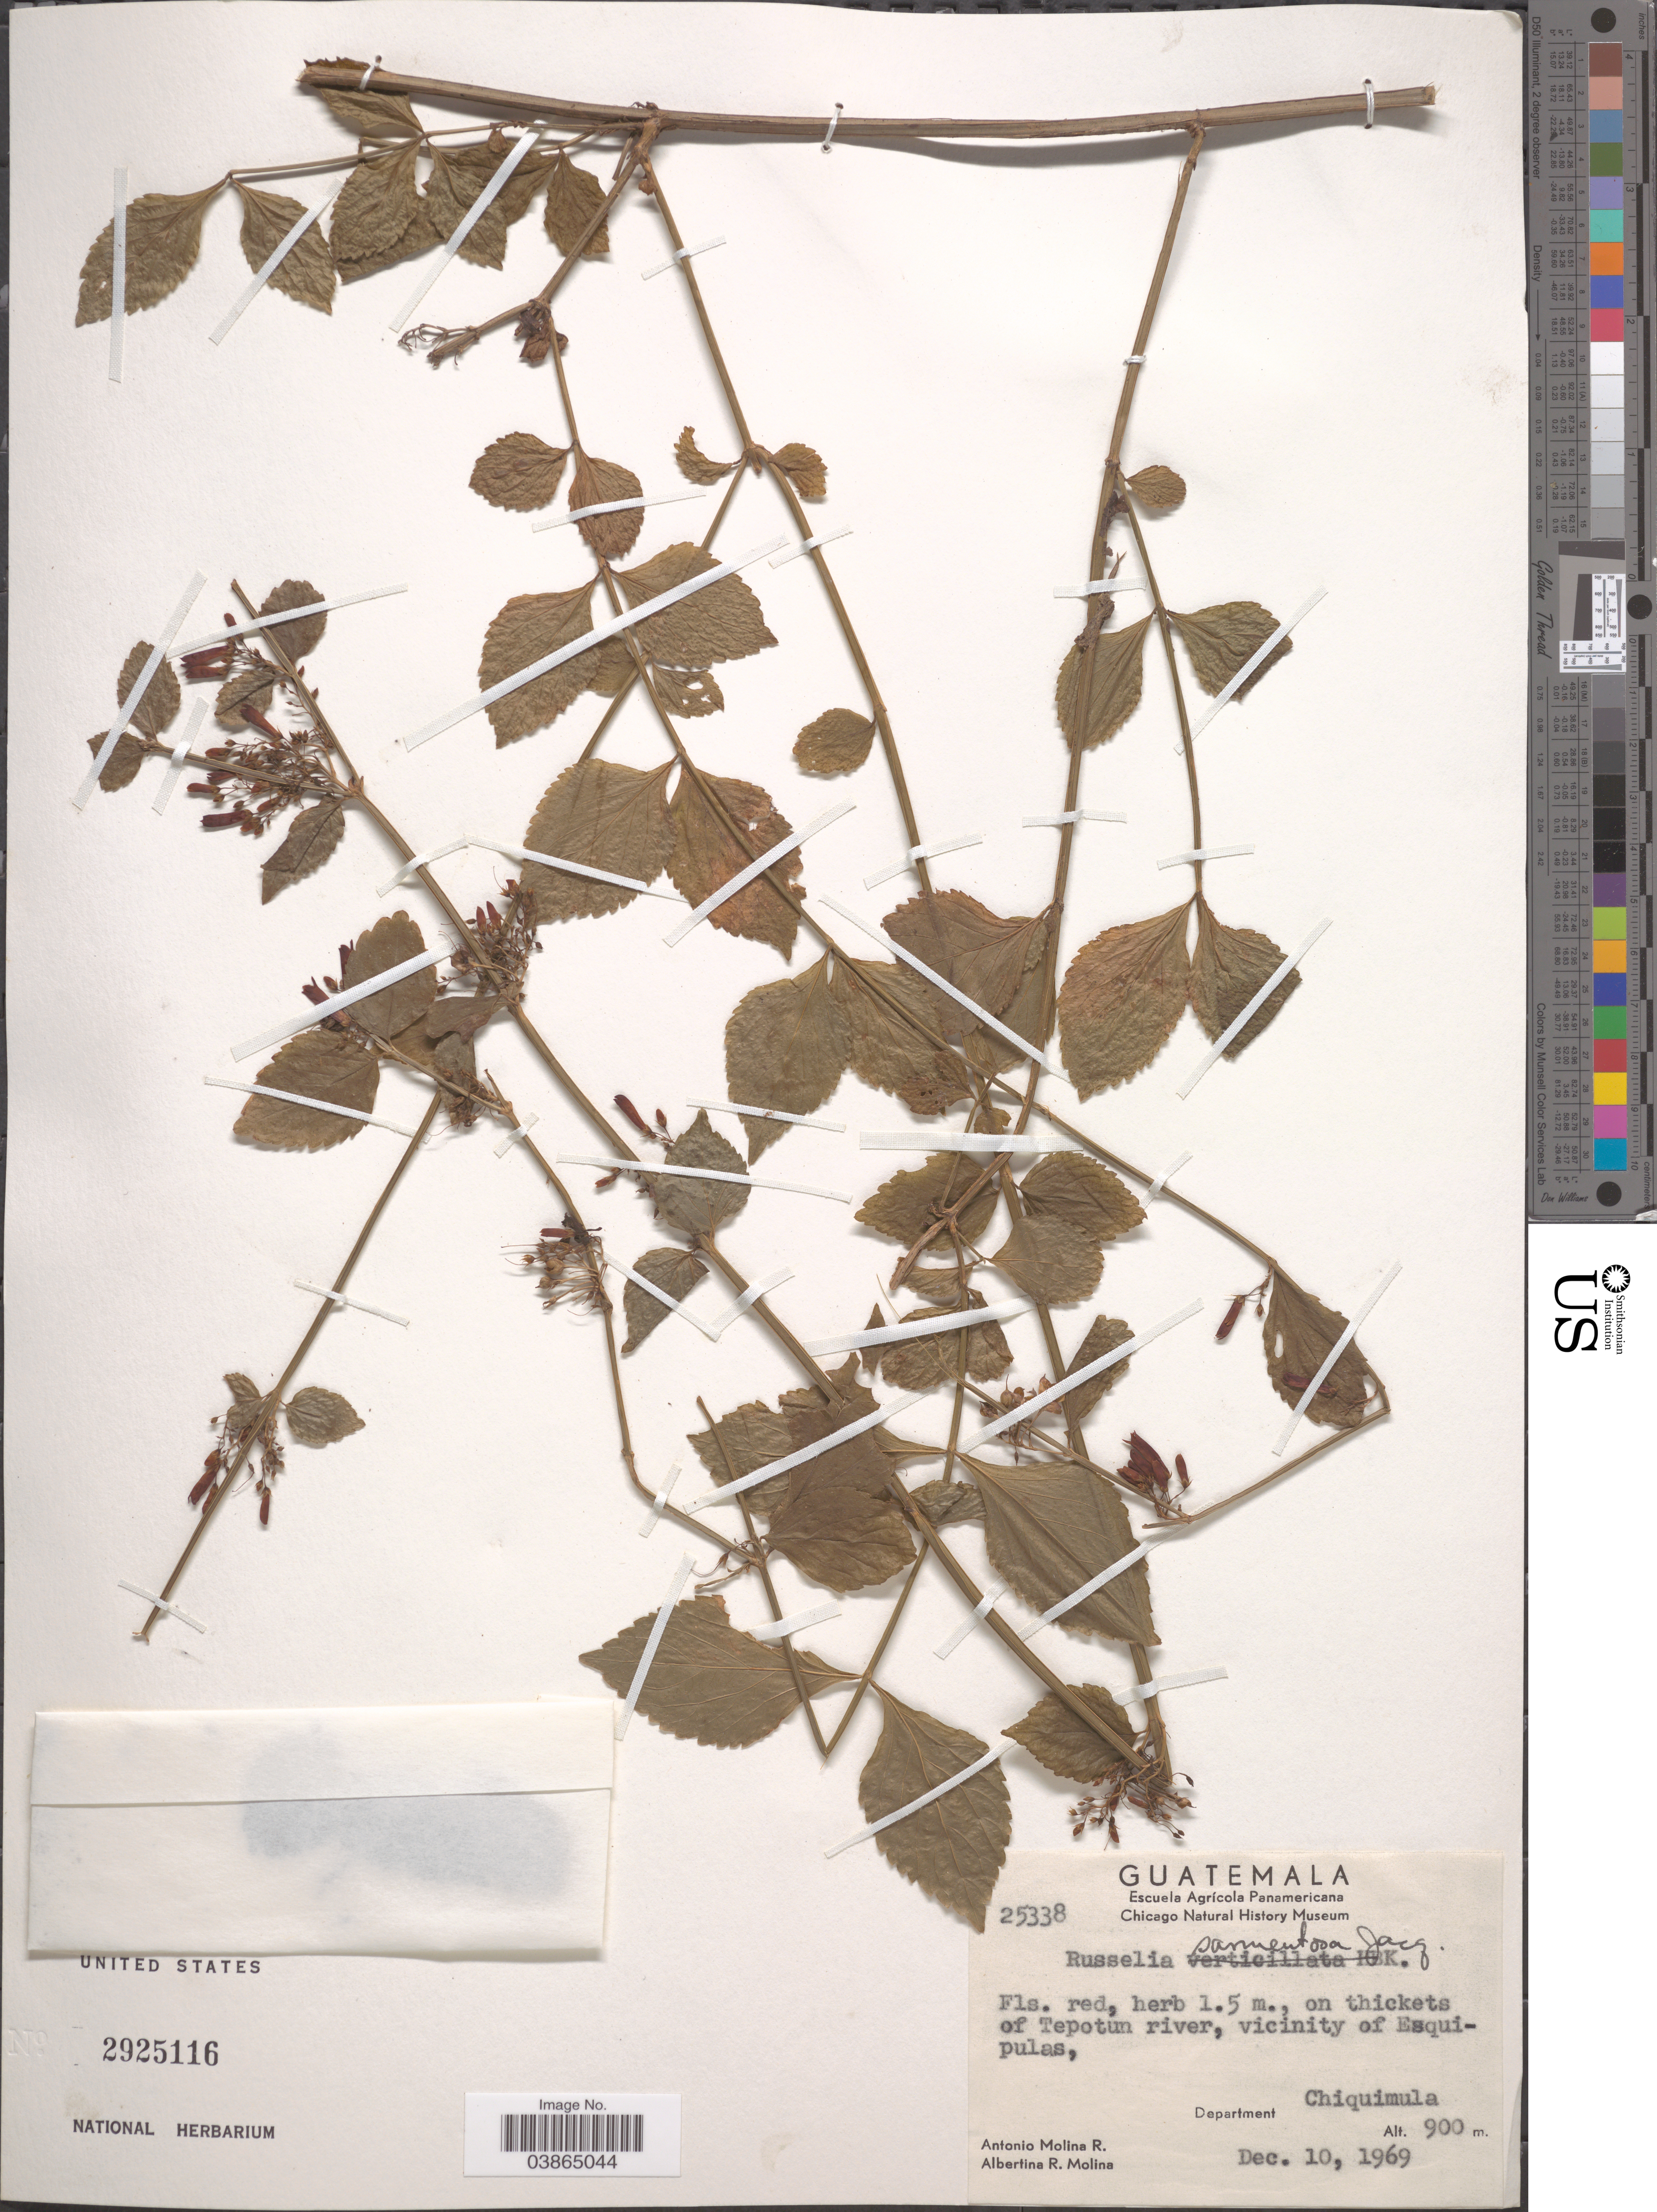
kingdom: Plantae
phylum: Tracheophyta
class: Magnoliopsida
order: Lamiales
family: Plantaginaceae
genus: Russelia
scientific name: Russelia sarmentosa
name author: Jacq.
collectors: A. Molina R. & A. R. Molina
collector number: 25338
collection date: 1969-12-10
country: Guatemala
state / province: Chiquimula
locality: On thickets of Tepotum river, vicinity of Esquipulas, Department Chiquimula.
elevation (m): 900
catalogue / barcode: US 2925116